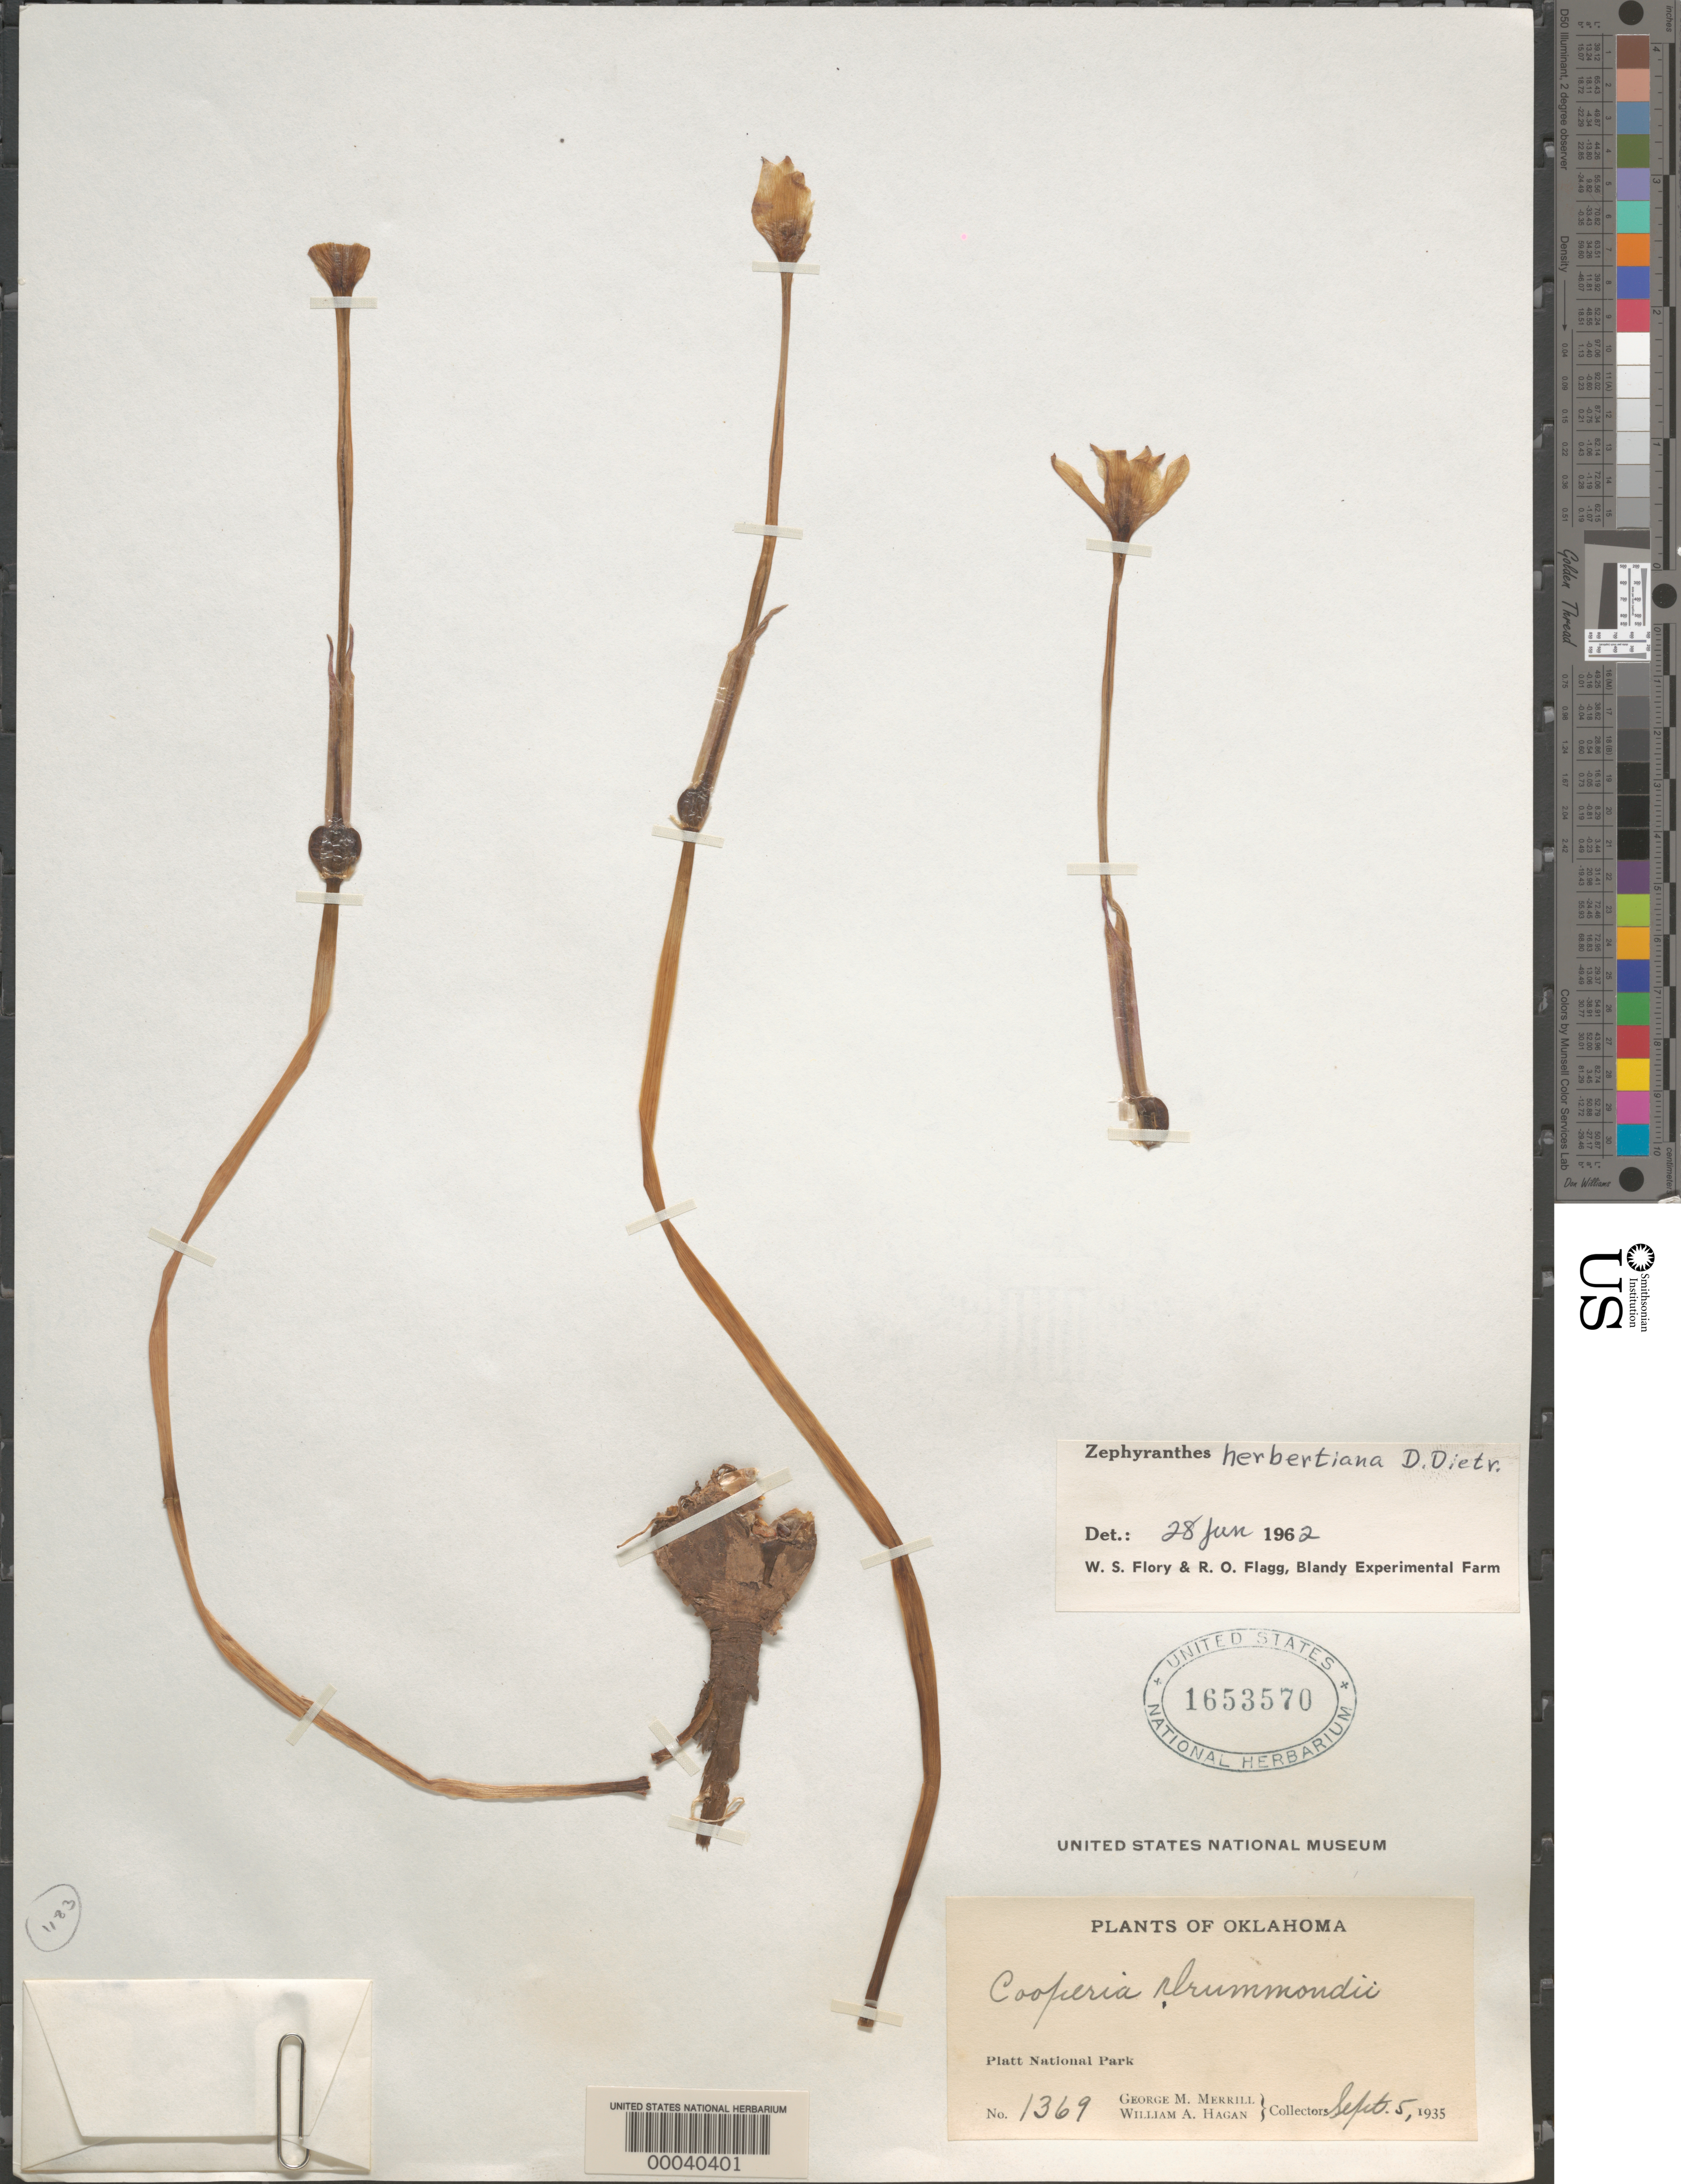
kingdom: Plantae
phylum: Tracheophyta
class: Liliopsida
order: Asparagales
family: Amaryllidaceae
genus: Zephyranthes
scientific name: Zephyranthes herbertiana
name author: D. Dietr.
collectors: G. M. Merrill & W. Hagan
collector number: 1369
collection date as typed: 05 Sep 1935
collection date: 1935-09-05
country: United States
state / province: Oklahoma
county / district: Murray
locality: Platt national park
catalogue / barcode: US 1653570